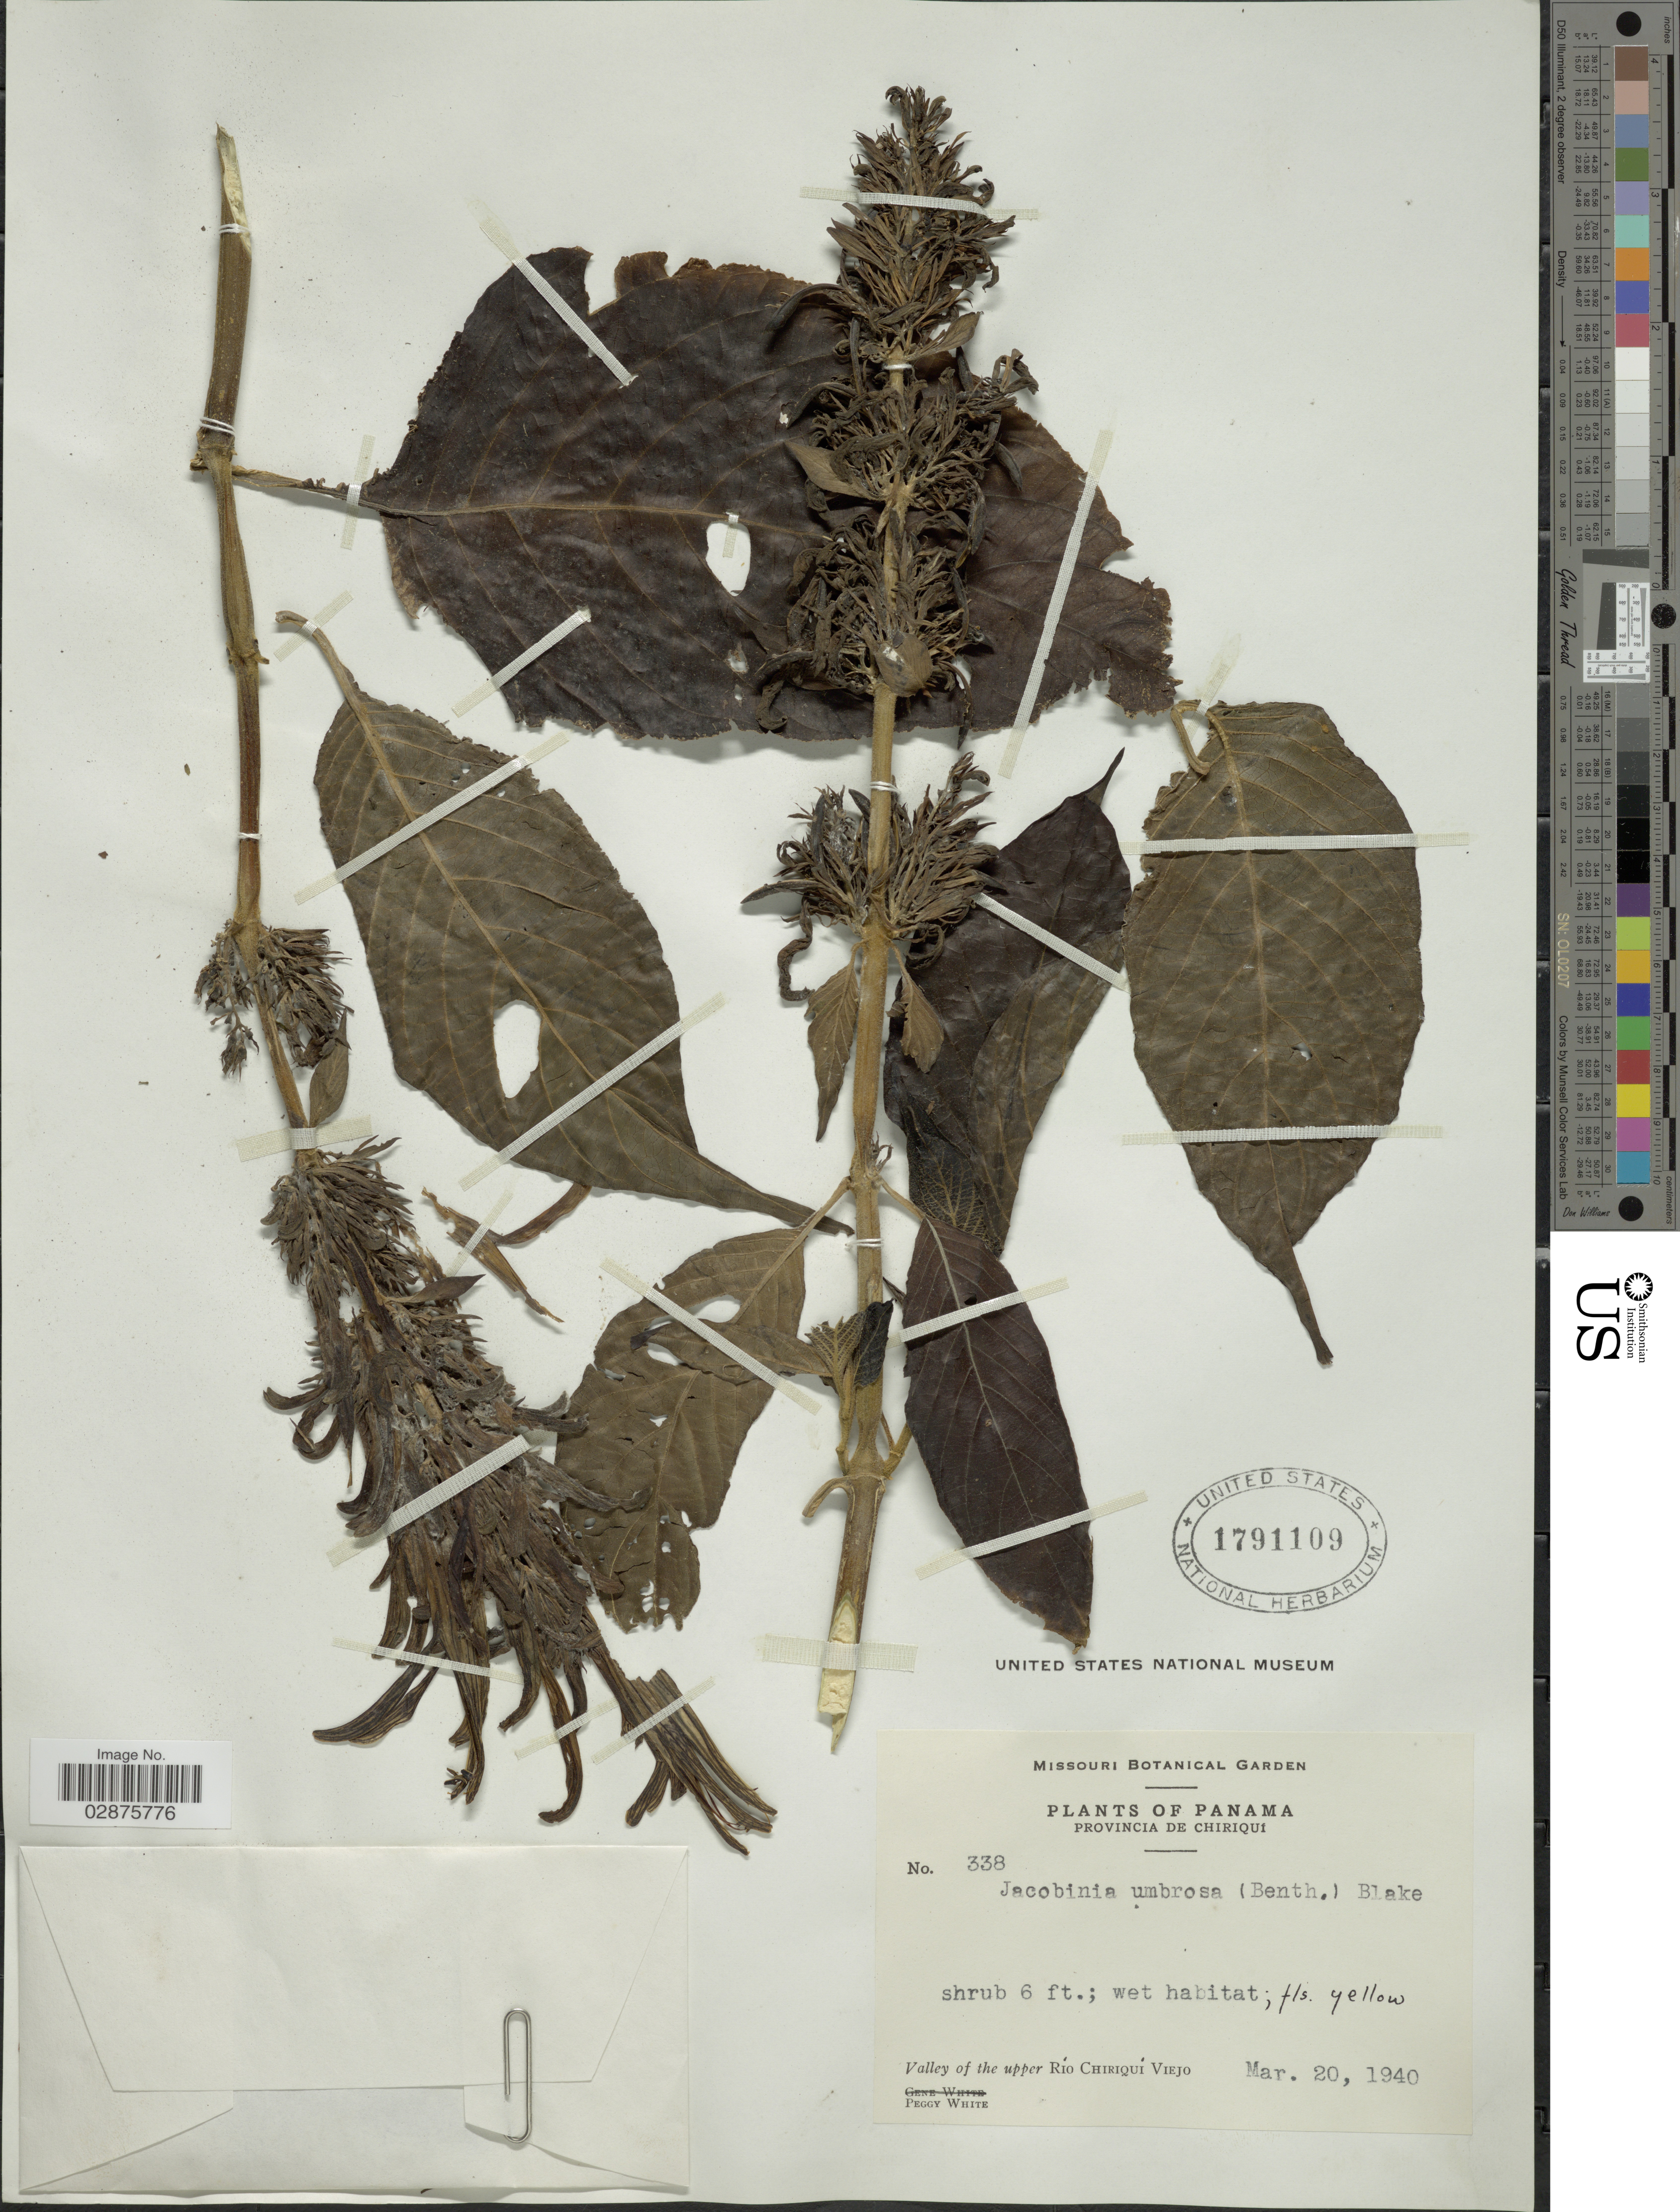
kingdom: Plantae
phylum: Tracheophyta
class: Magnoliopsida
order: Lamiales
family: Acanthaceae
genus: Justicia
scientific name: Justicia aurea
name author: Schltdl.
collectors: P. White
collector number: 338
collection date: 1940-03-20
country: Panama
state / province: Chiriqui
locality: Valley of the upper Río Chiriquí Viejo.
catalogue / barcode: US 1791109